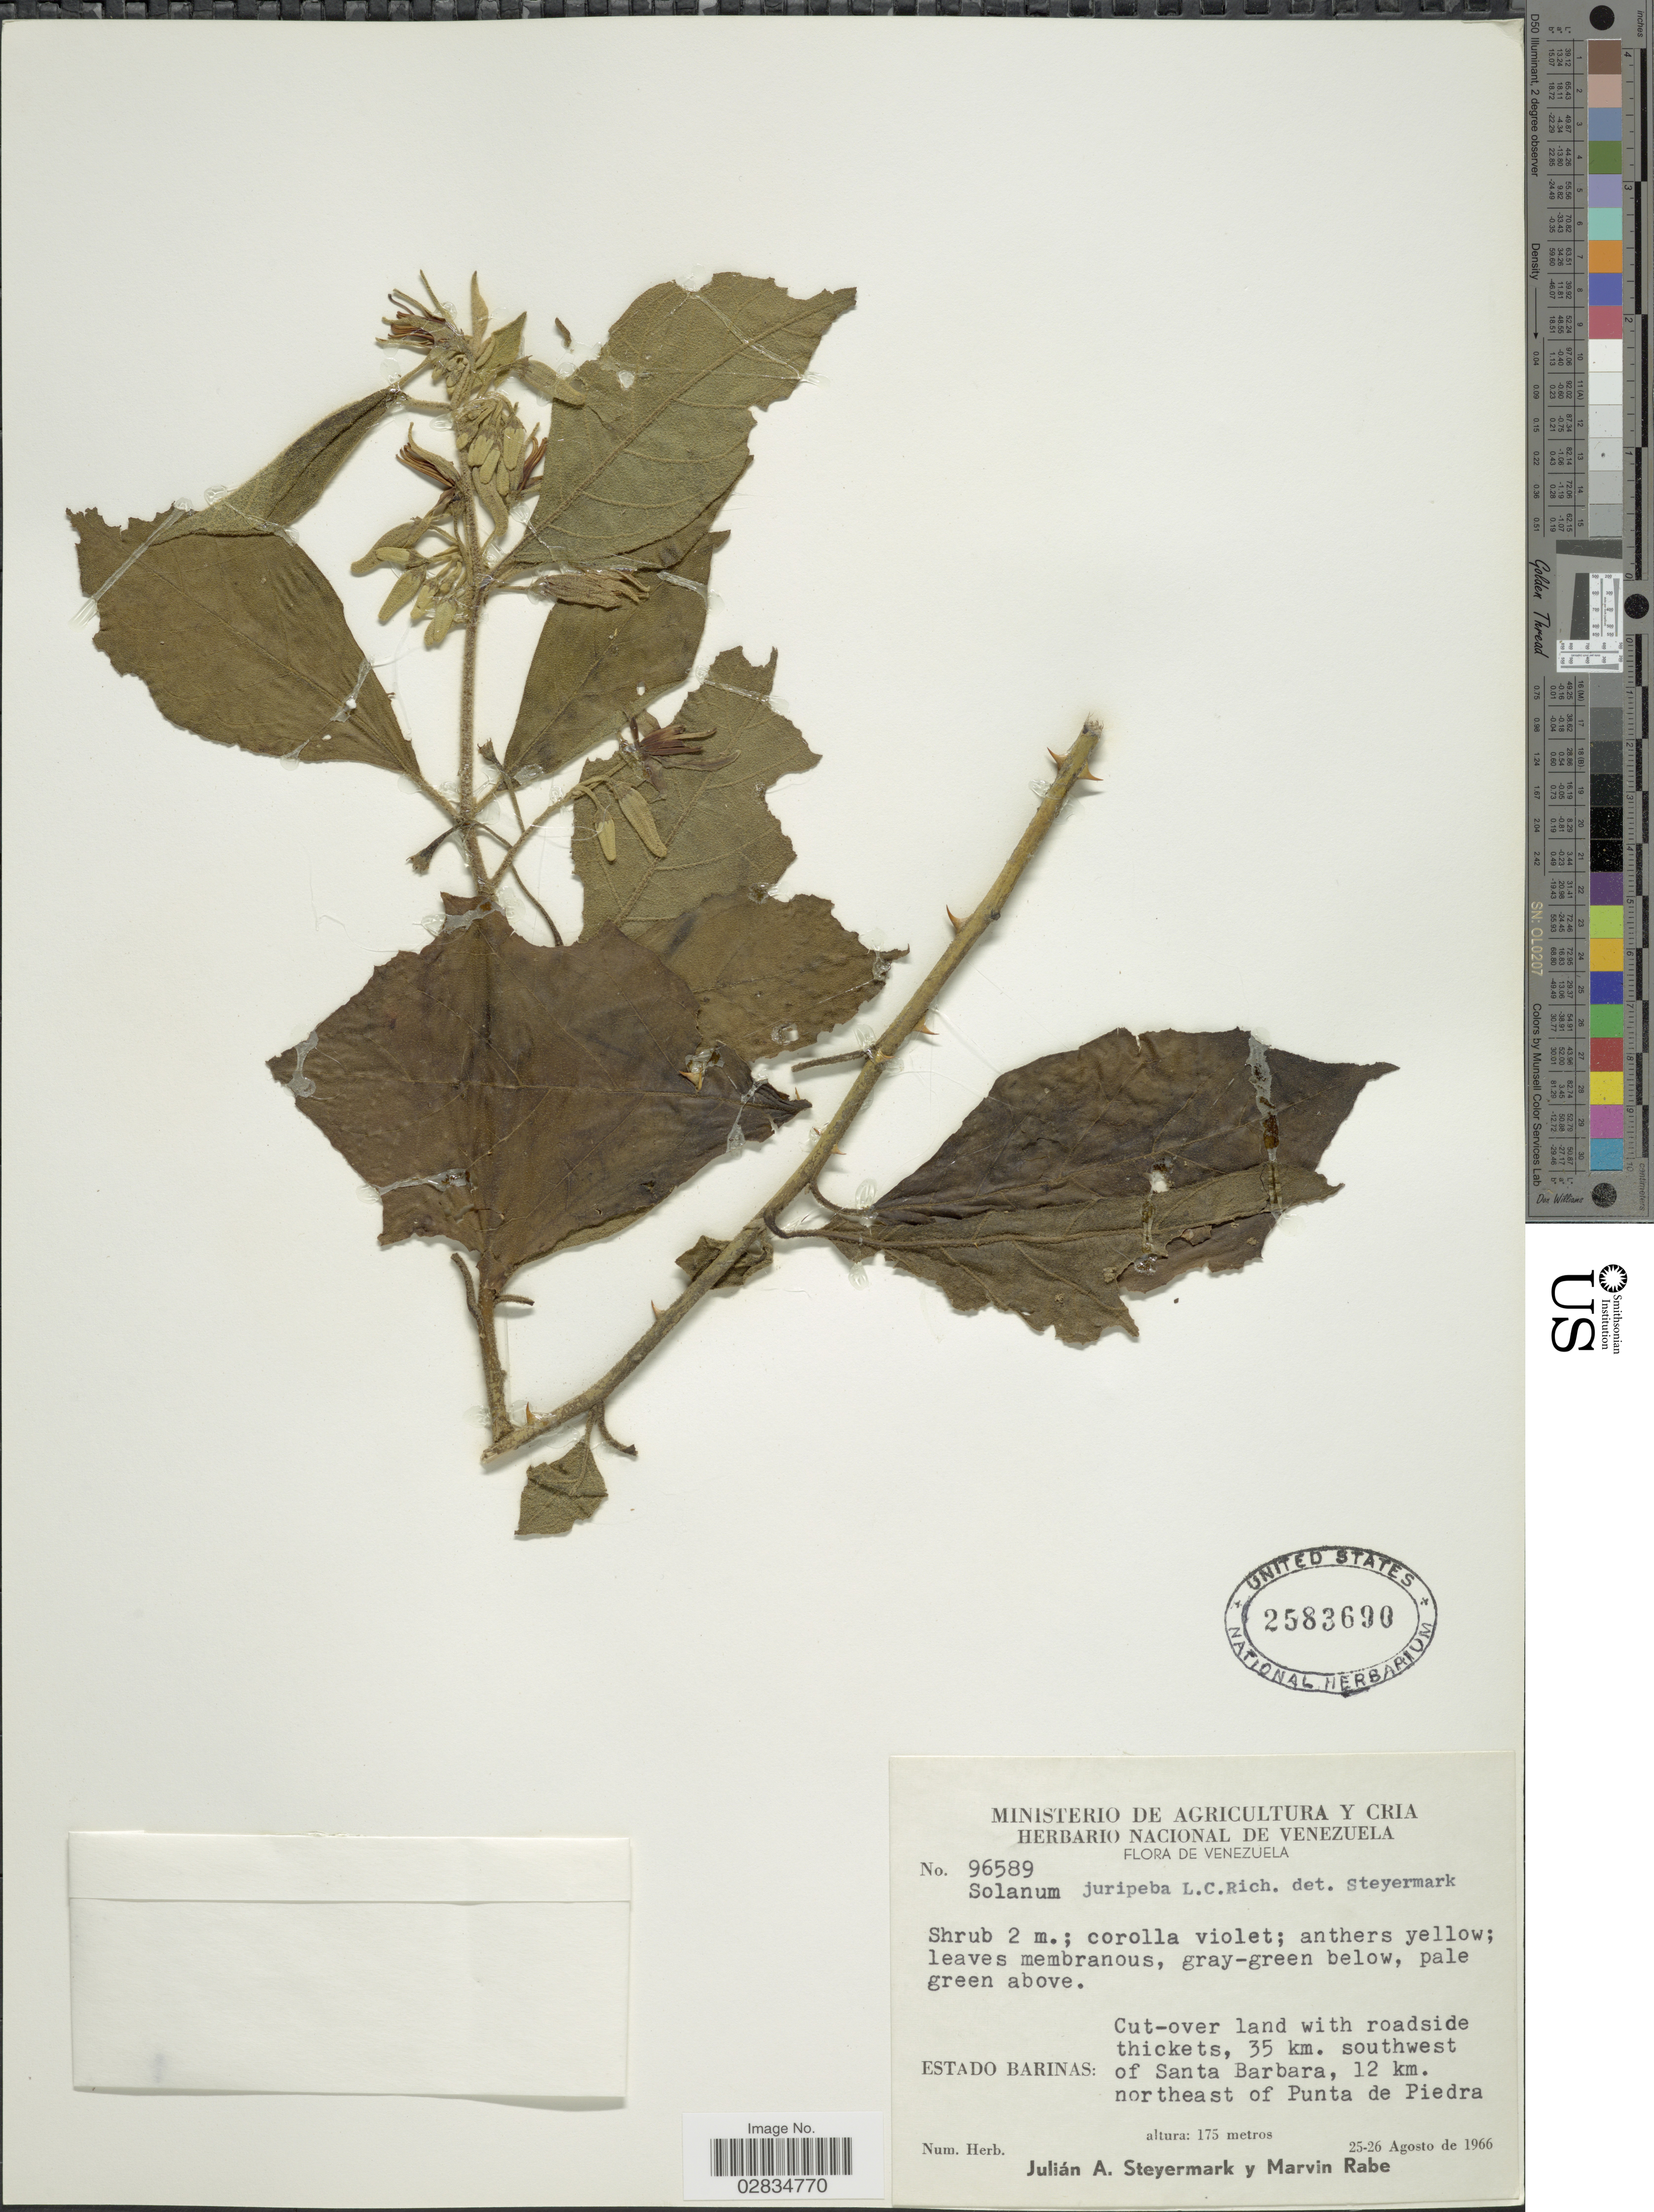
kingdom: Plantae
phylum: Tracheophyta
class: Magnoliopsida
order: Solanales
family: Solanaceae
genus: Solanum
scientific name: Solanum subinerme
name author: Jacq.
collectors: J. Steyermark & M. Rabe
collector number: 96589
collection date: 1966-08-25/1966-08-26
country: Venezuela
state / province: Barinas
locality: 35 km. southwest of Santa Barbara, 12 km. northeast of Punta de Piedra.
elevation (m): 175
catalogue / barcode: US 2583690